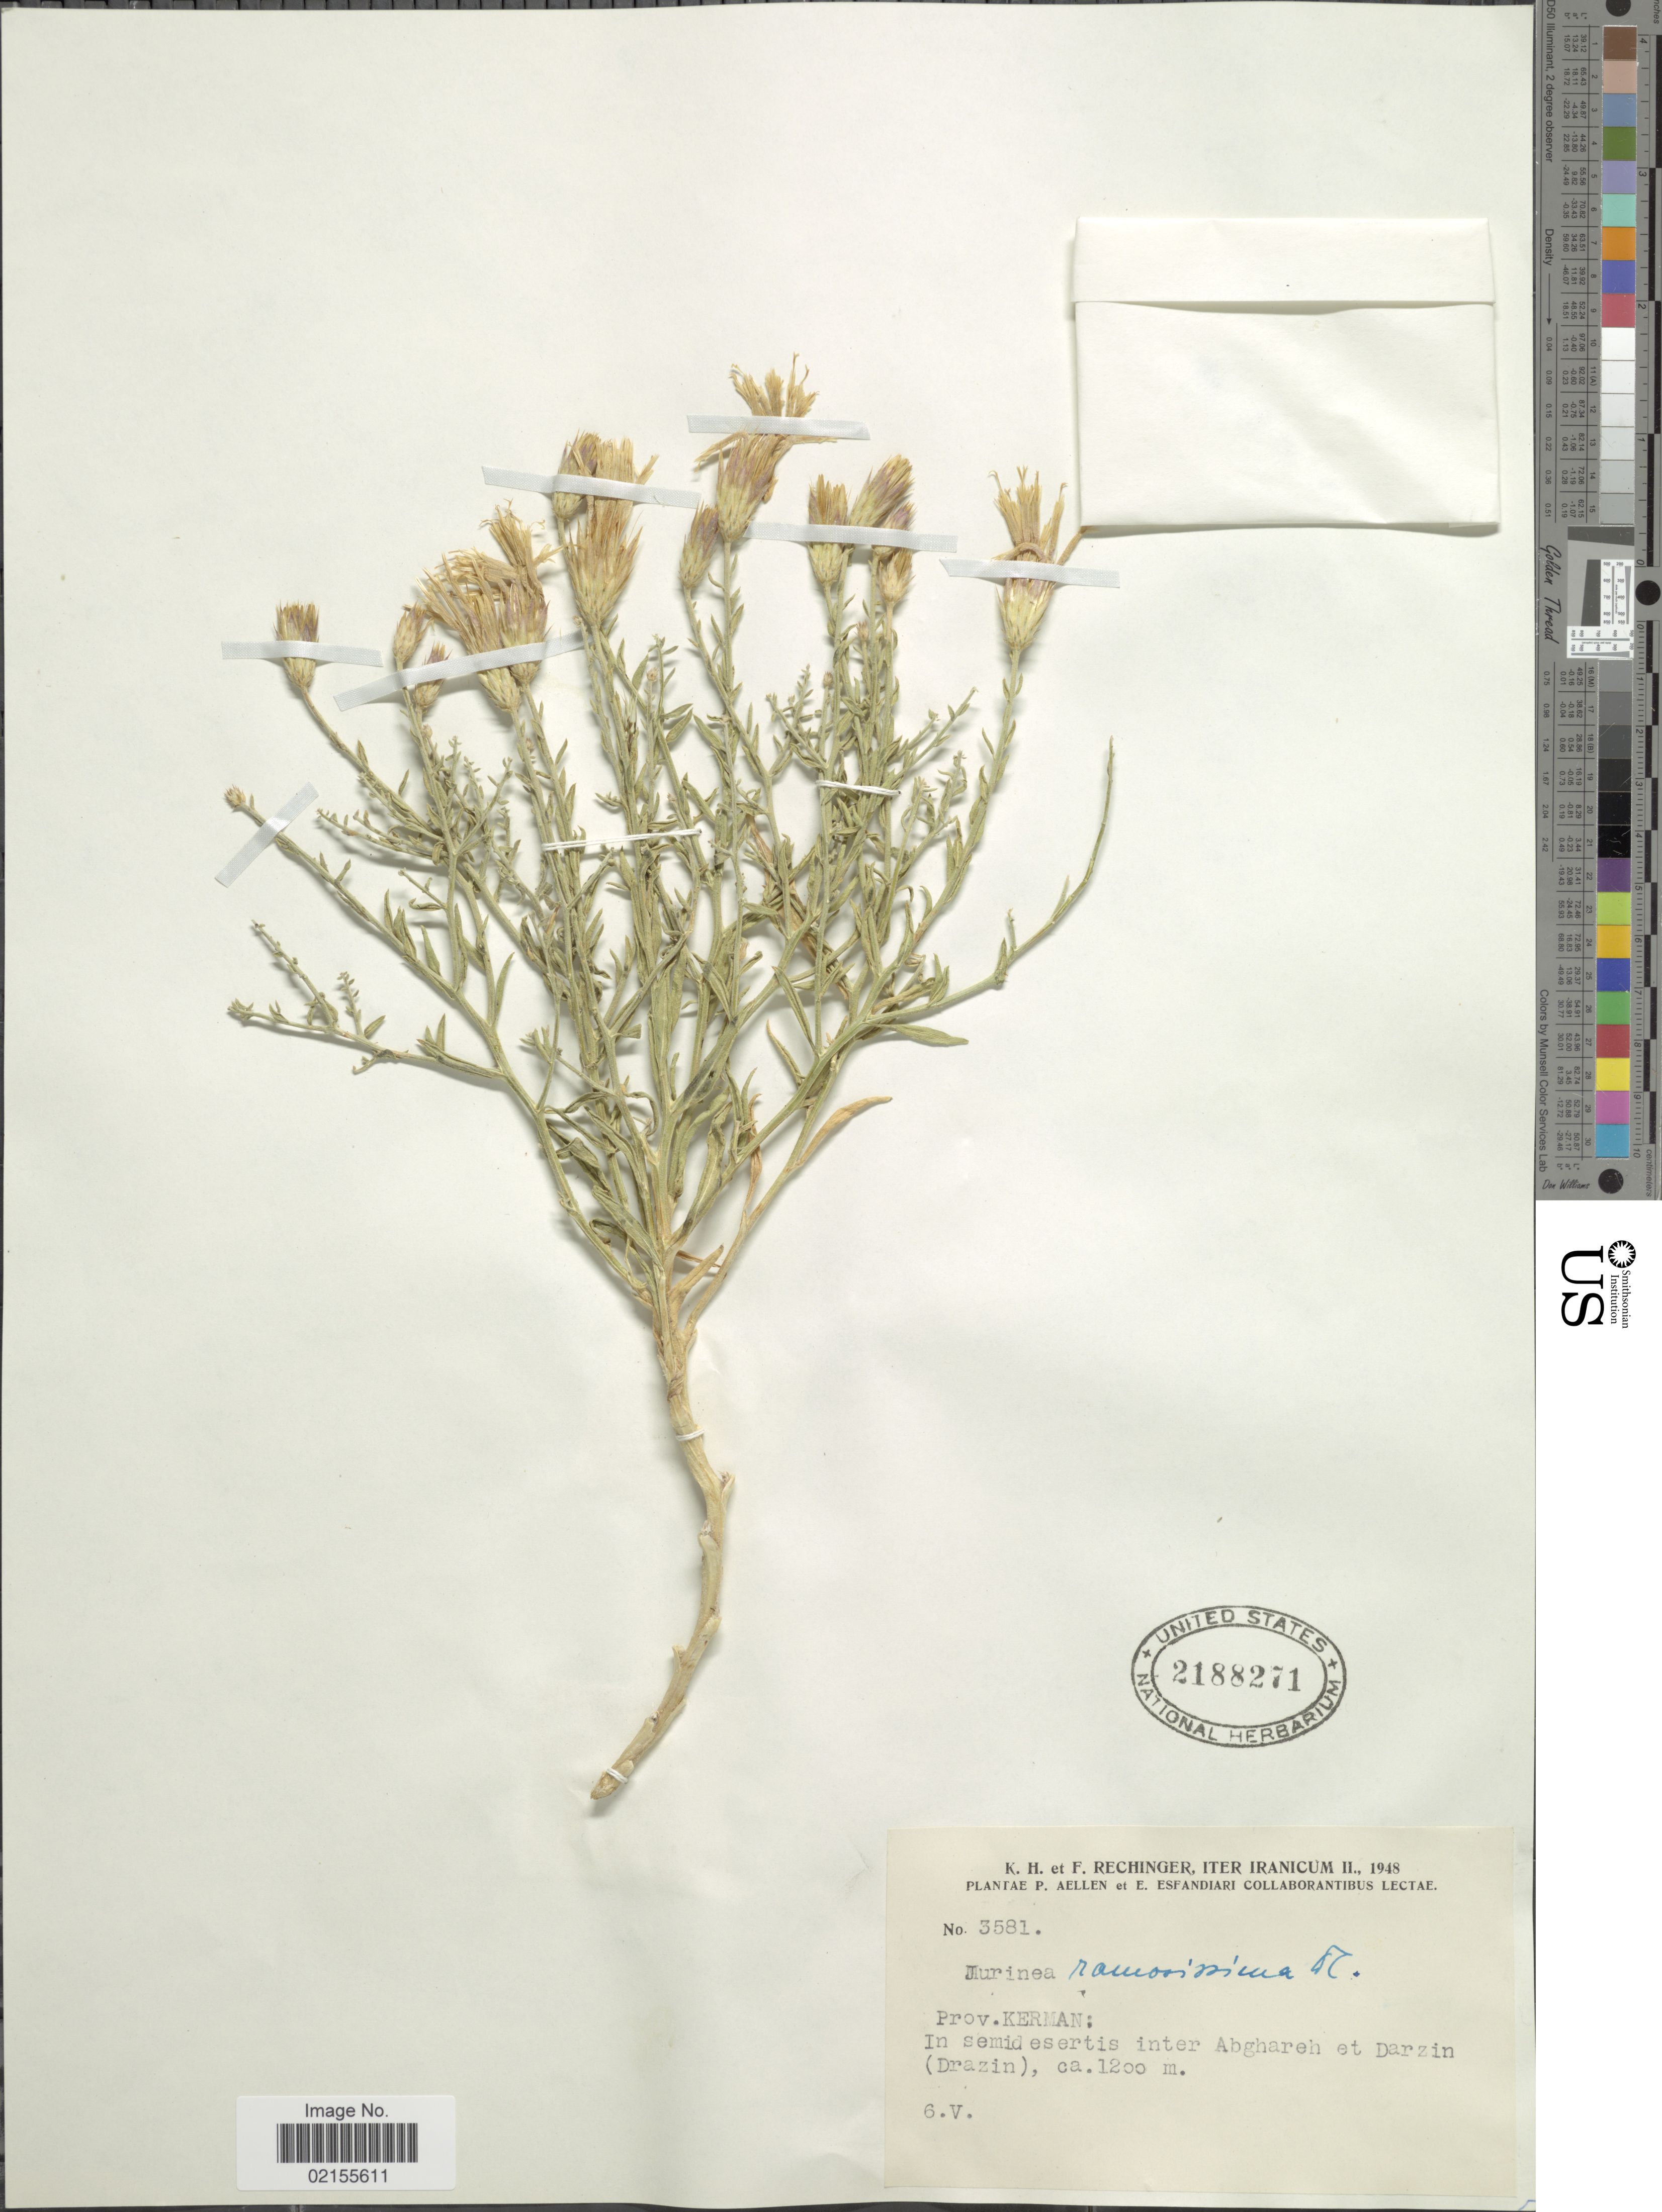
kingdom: Plantae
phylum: Tracheophyta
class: Magnoliopsida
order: Asterales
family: Asteraceae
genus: Jurinea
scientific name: Jurinea ramosissima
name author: DC.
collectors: K. H. Rechinger & F. Rechinger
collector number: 3581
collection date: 1948-05-06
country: Iran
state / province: Kerman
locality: In semid esertis inter Abgharen et Darzin (Drazin)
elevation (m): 1200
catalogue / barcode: US 2188271